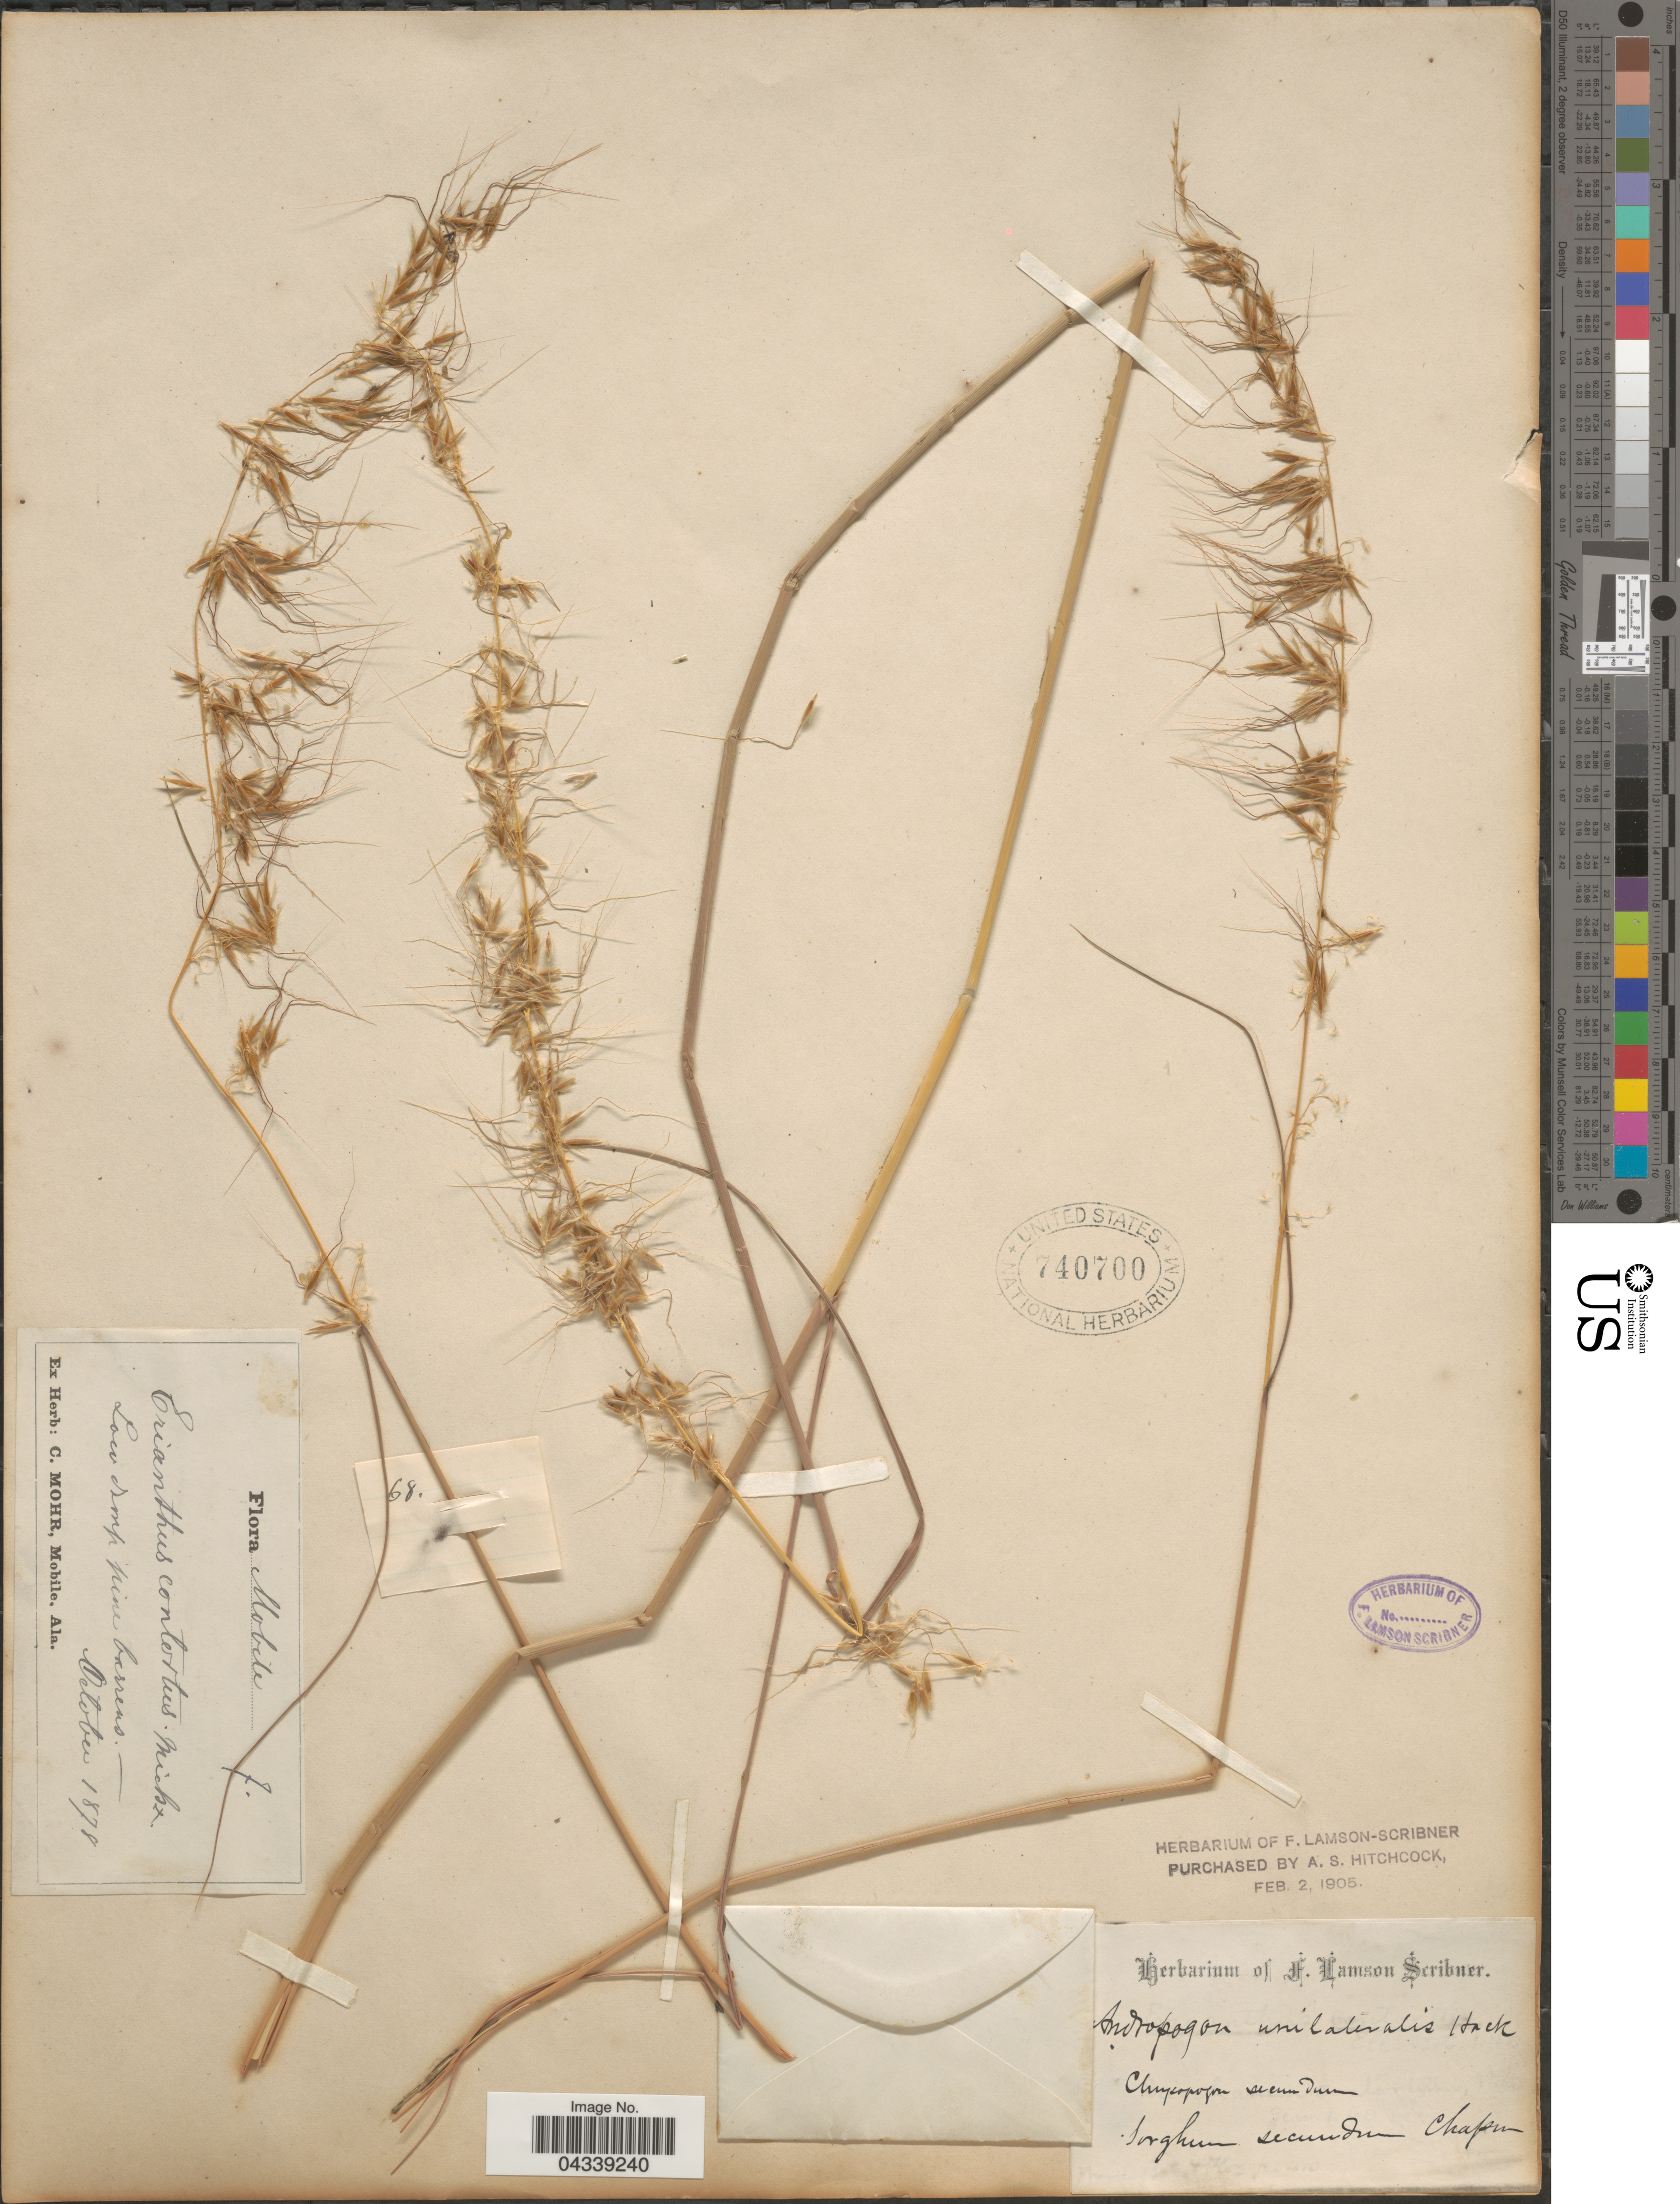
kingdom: Plantae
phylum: Tracheophyta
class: Liliopsida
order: Poales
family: Poaceae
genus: Sorghastrum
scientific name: Sorghastrum secundum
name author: (Elliott) Nash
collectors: ex herb. C. Mohr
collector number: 7?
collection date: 1878-10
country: United States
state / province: Alabama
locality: Mobile.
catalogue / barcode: US 740700